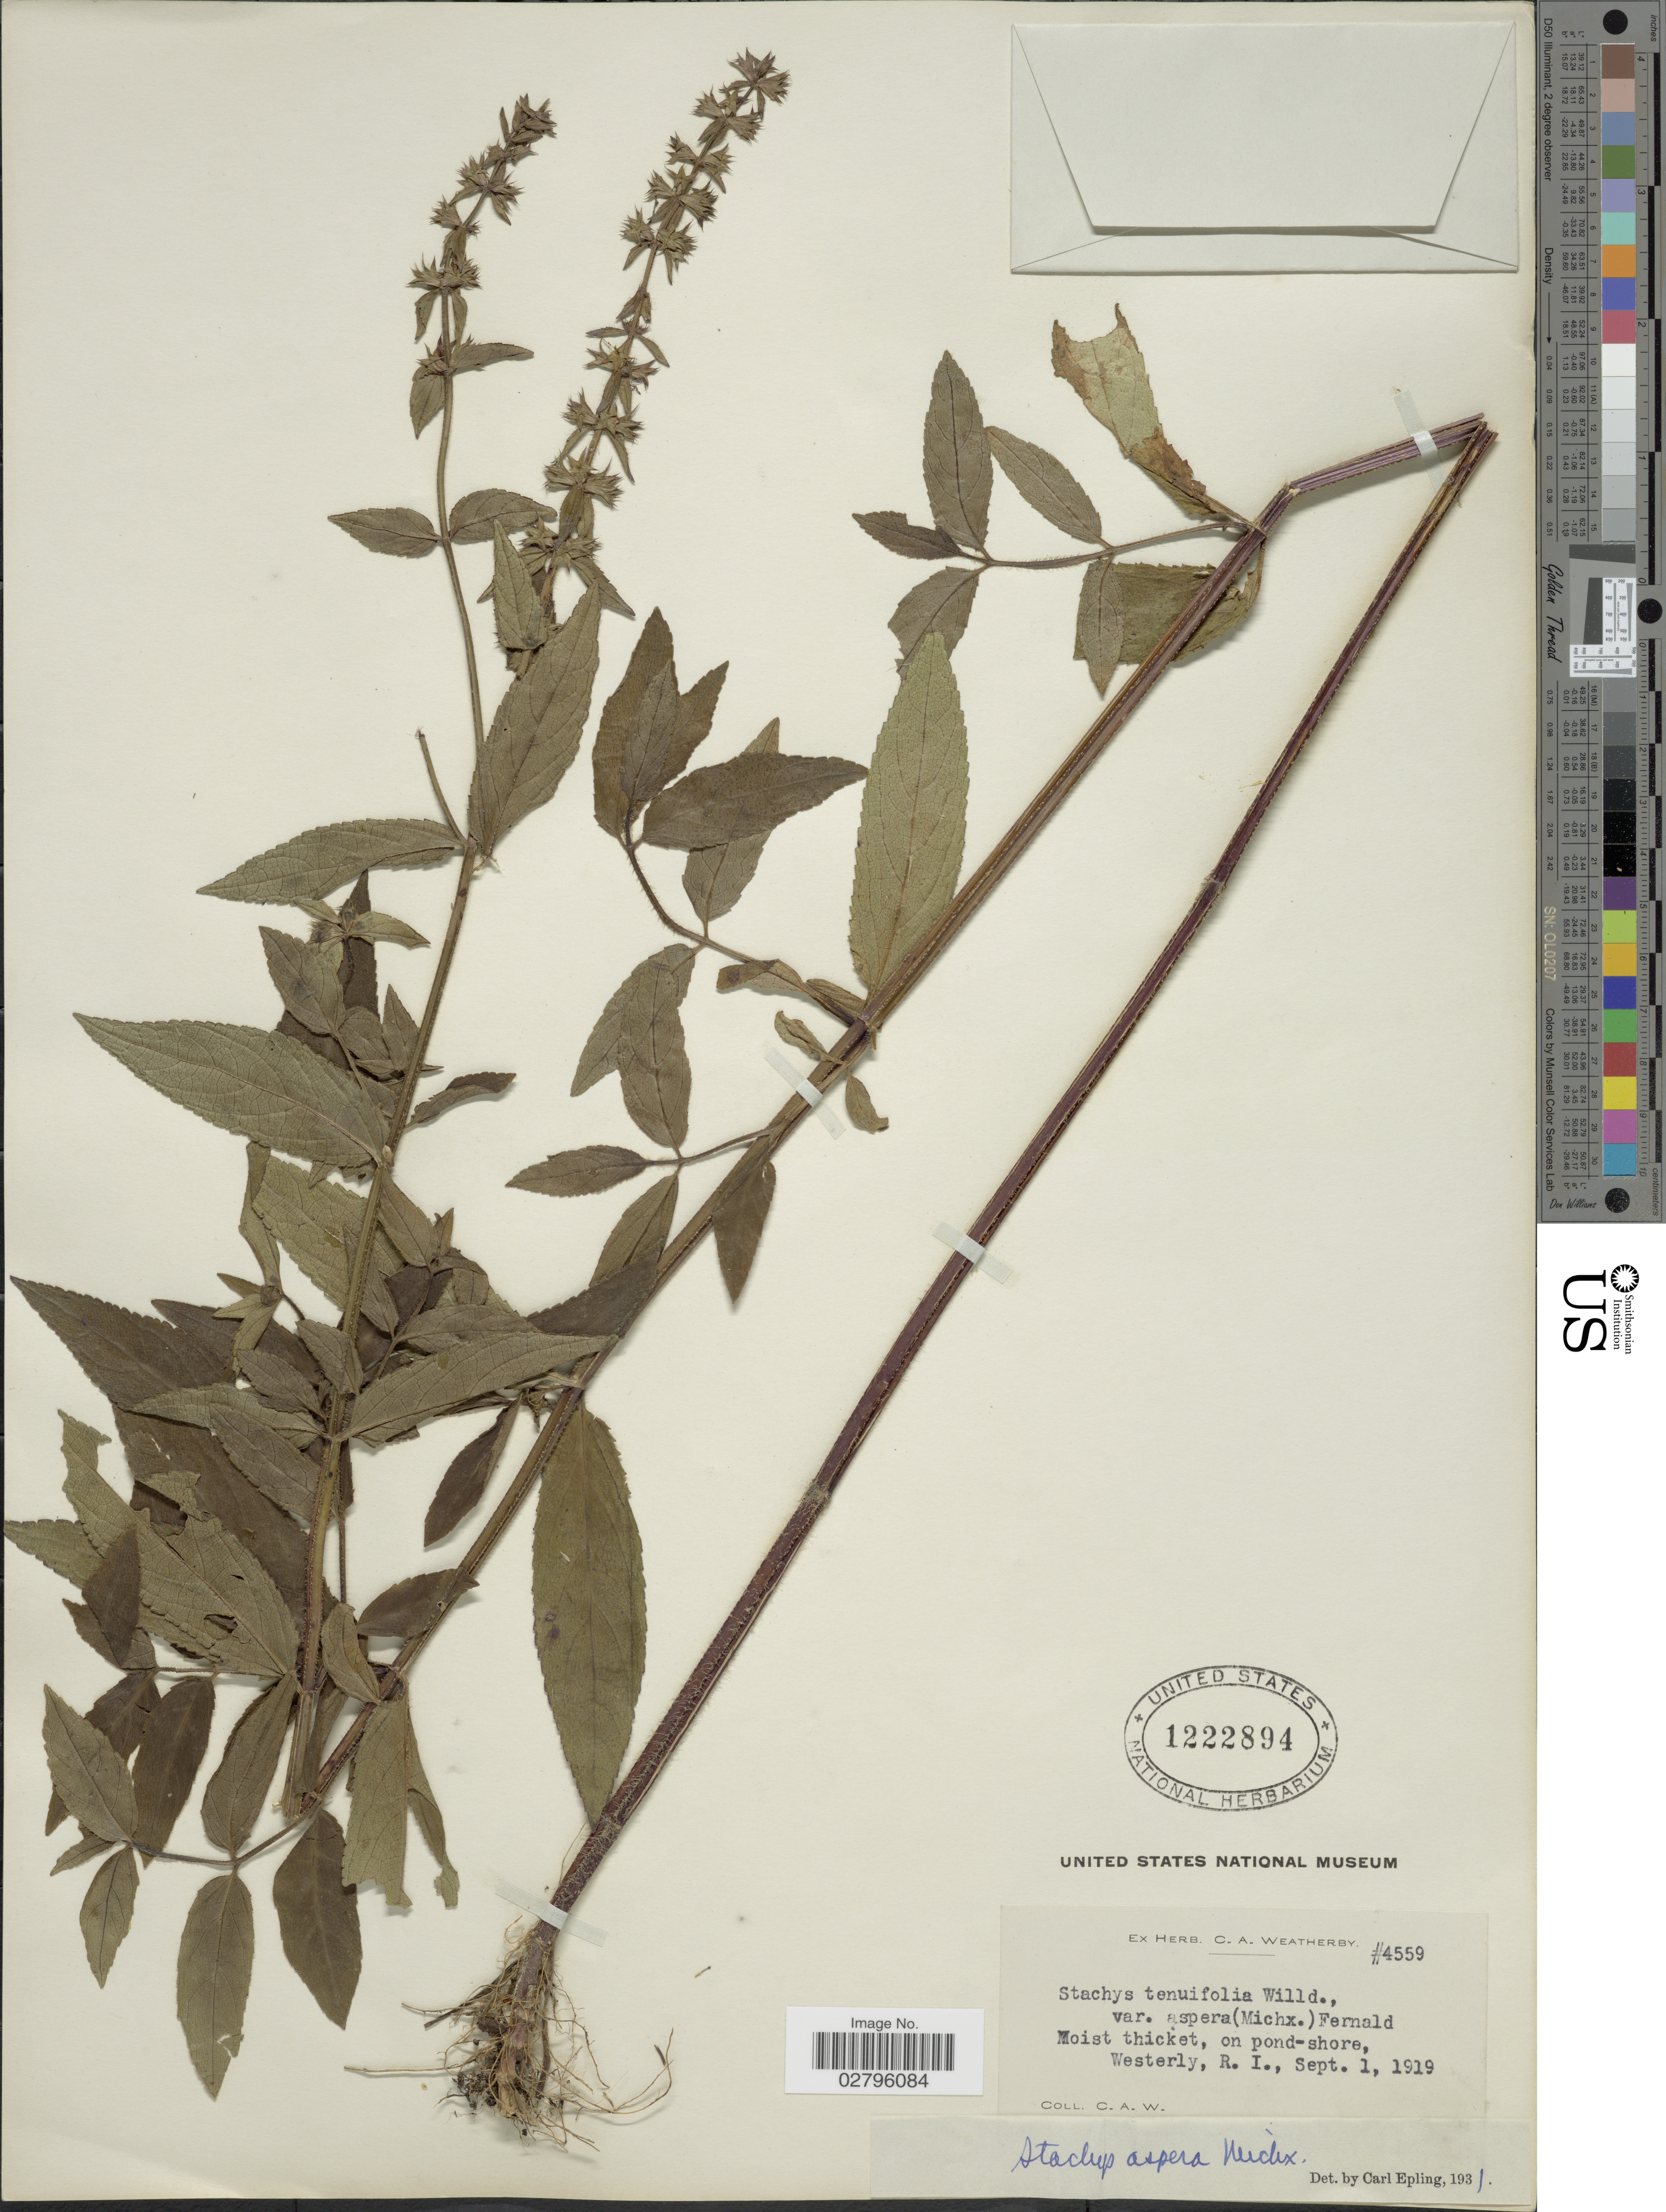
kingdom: Plantae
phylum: Tracheophyta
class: Magnoliopsida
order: Lamiales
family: Lamiaceae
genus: Stachys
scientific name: Stachys aspera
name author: Michx.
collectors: C. A. Weatherby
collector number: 4559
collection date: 1919-09-01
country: United States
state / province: Rhode Island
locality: Westerly.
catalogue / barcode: US 1222894